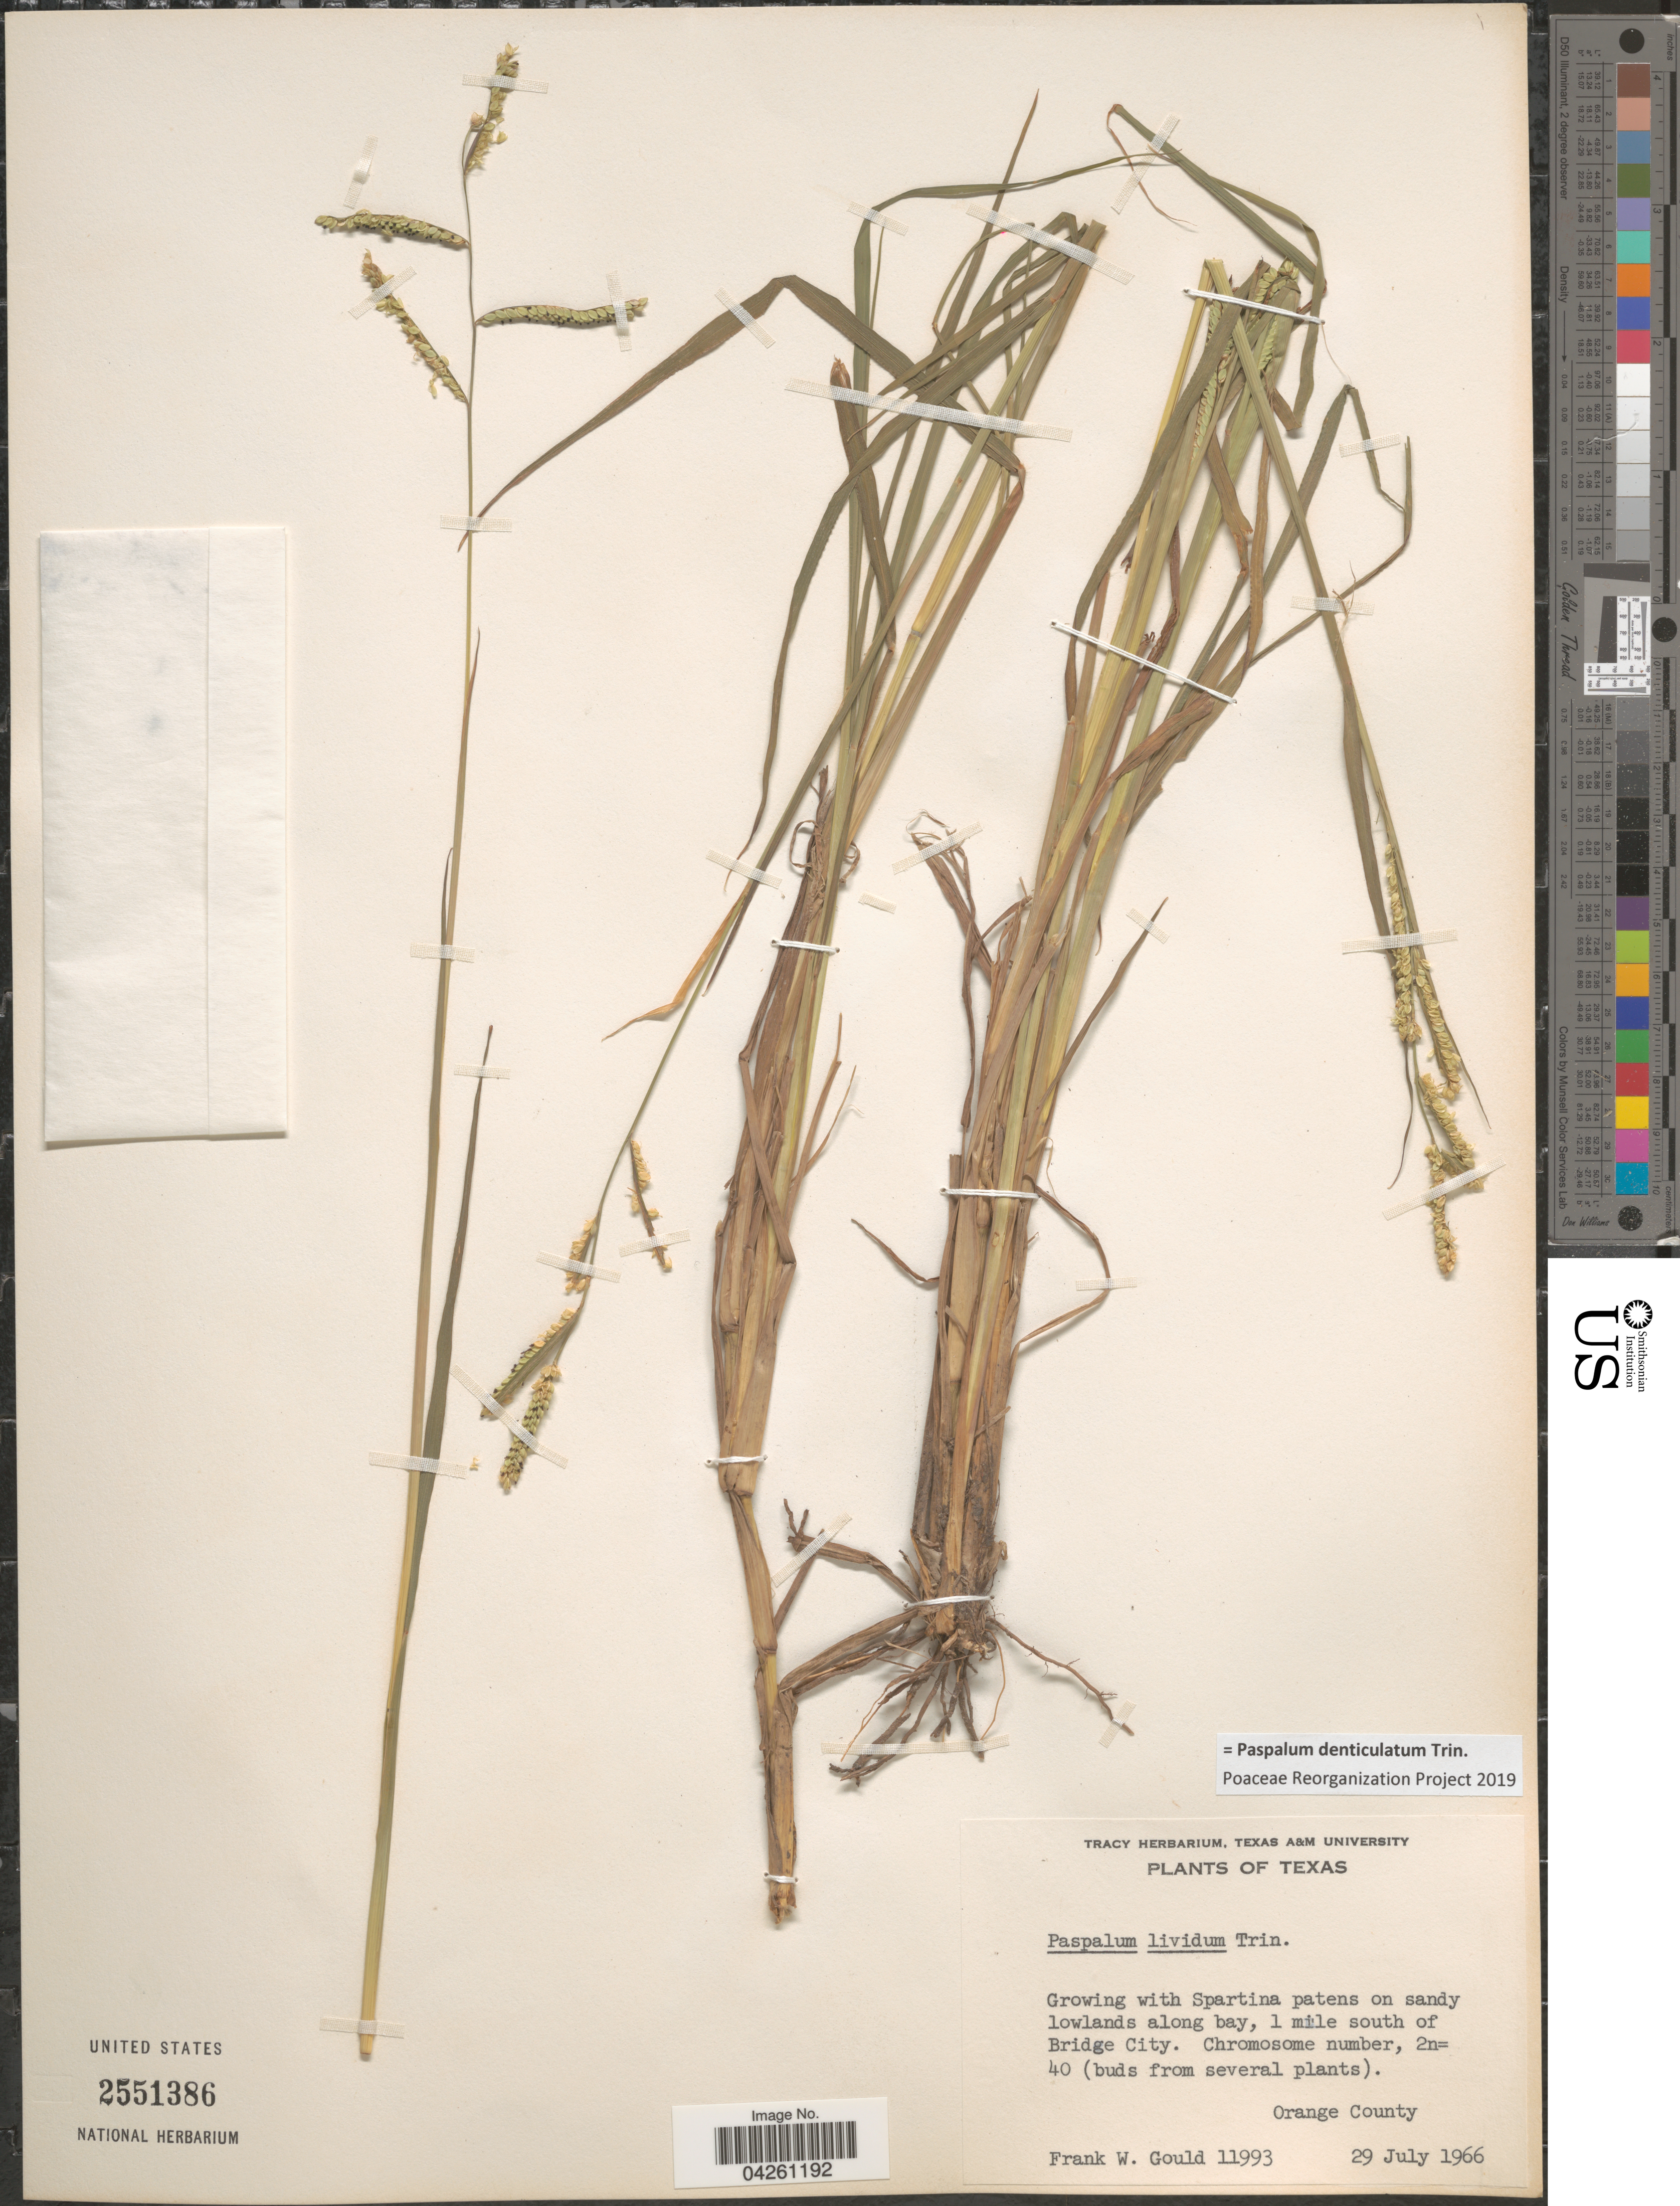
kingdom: Plantae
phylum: Tracheophyta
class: Liliopsida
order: Poales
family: Poaceae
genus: Paspalum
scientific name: Paspalum denticulatum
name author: Trin.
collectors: F. W. Gould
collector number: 11993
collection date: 1966-07-29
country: United States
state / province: Texas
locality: With Spartina patens on sandy lowlands along bay, 1 mile south of Bridge City. Orange County.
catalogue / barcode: US 2551386